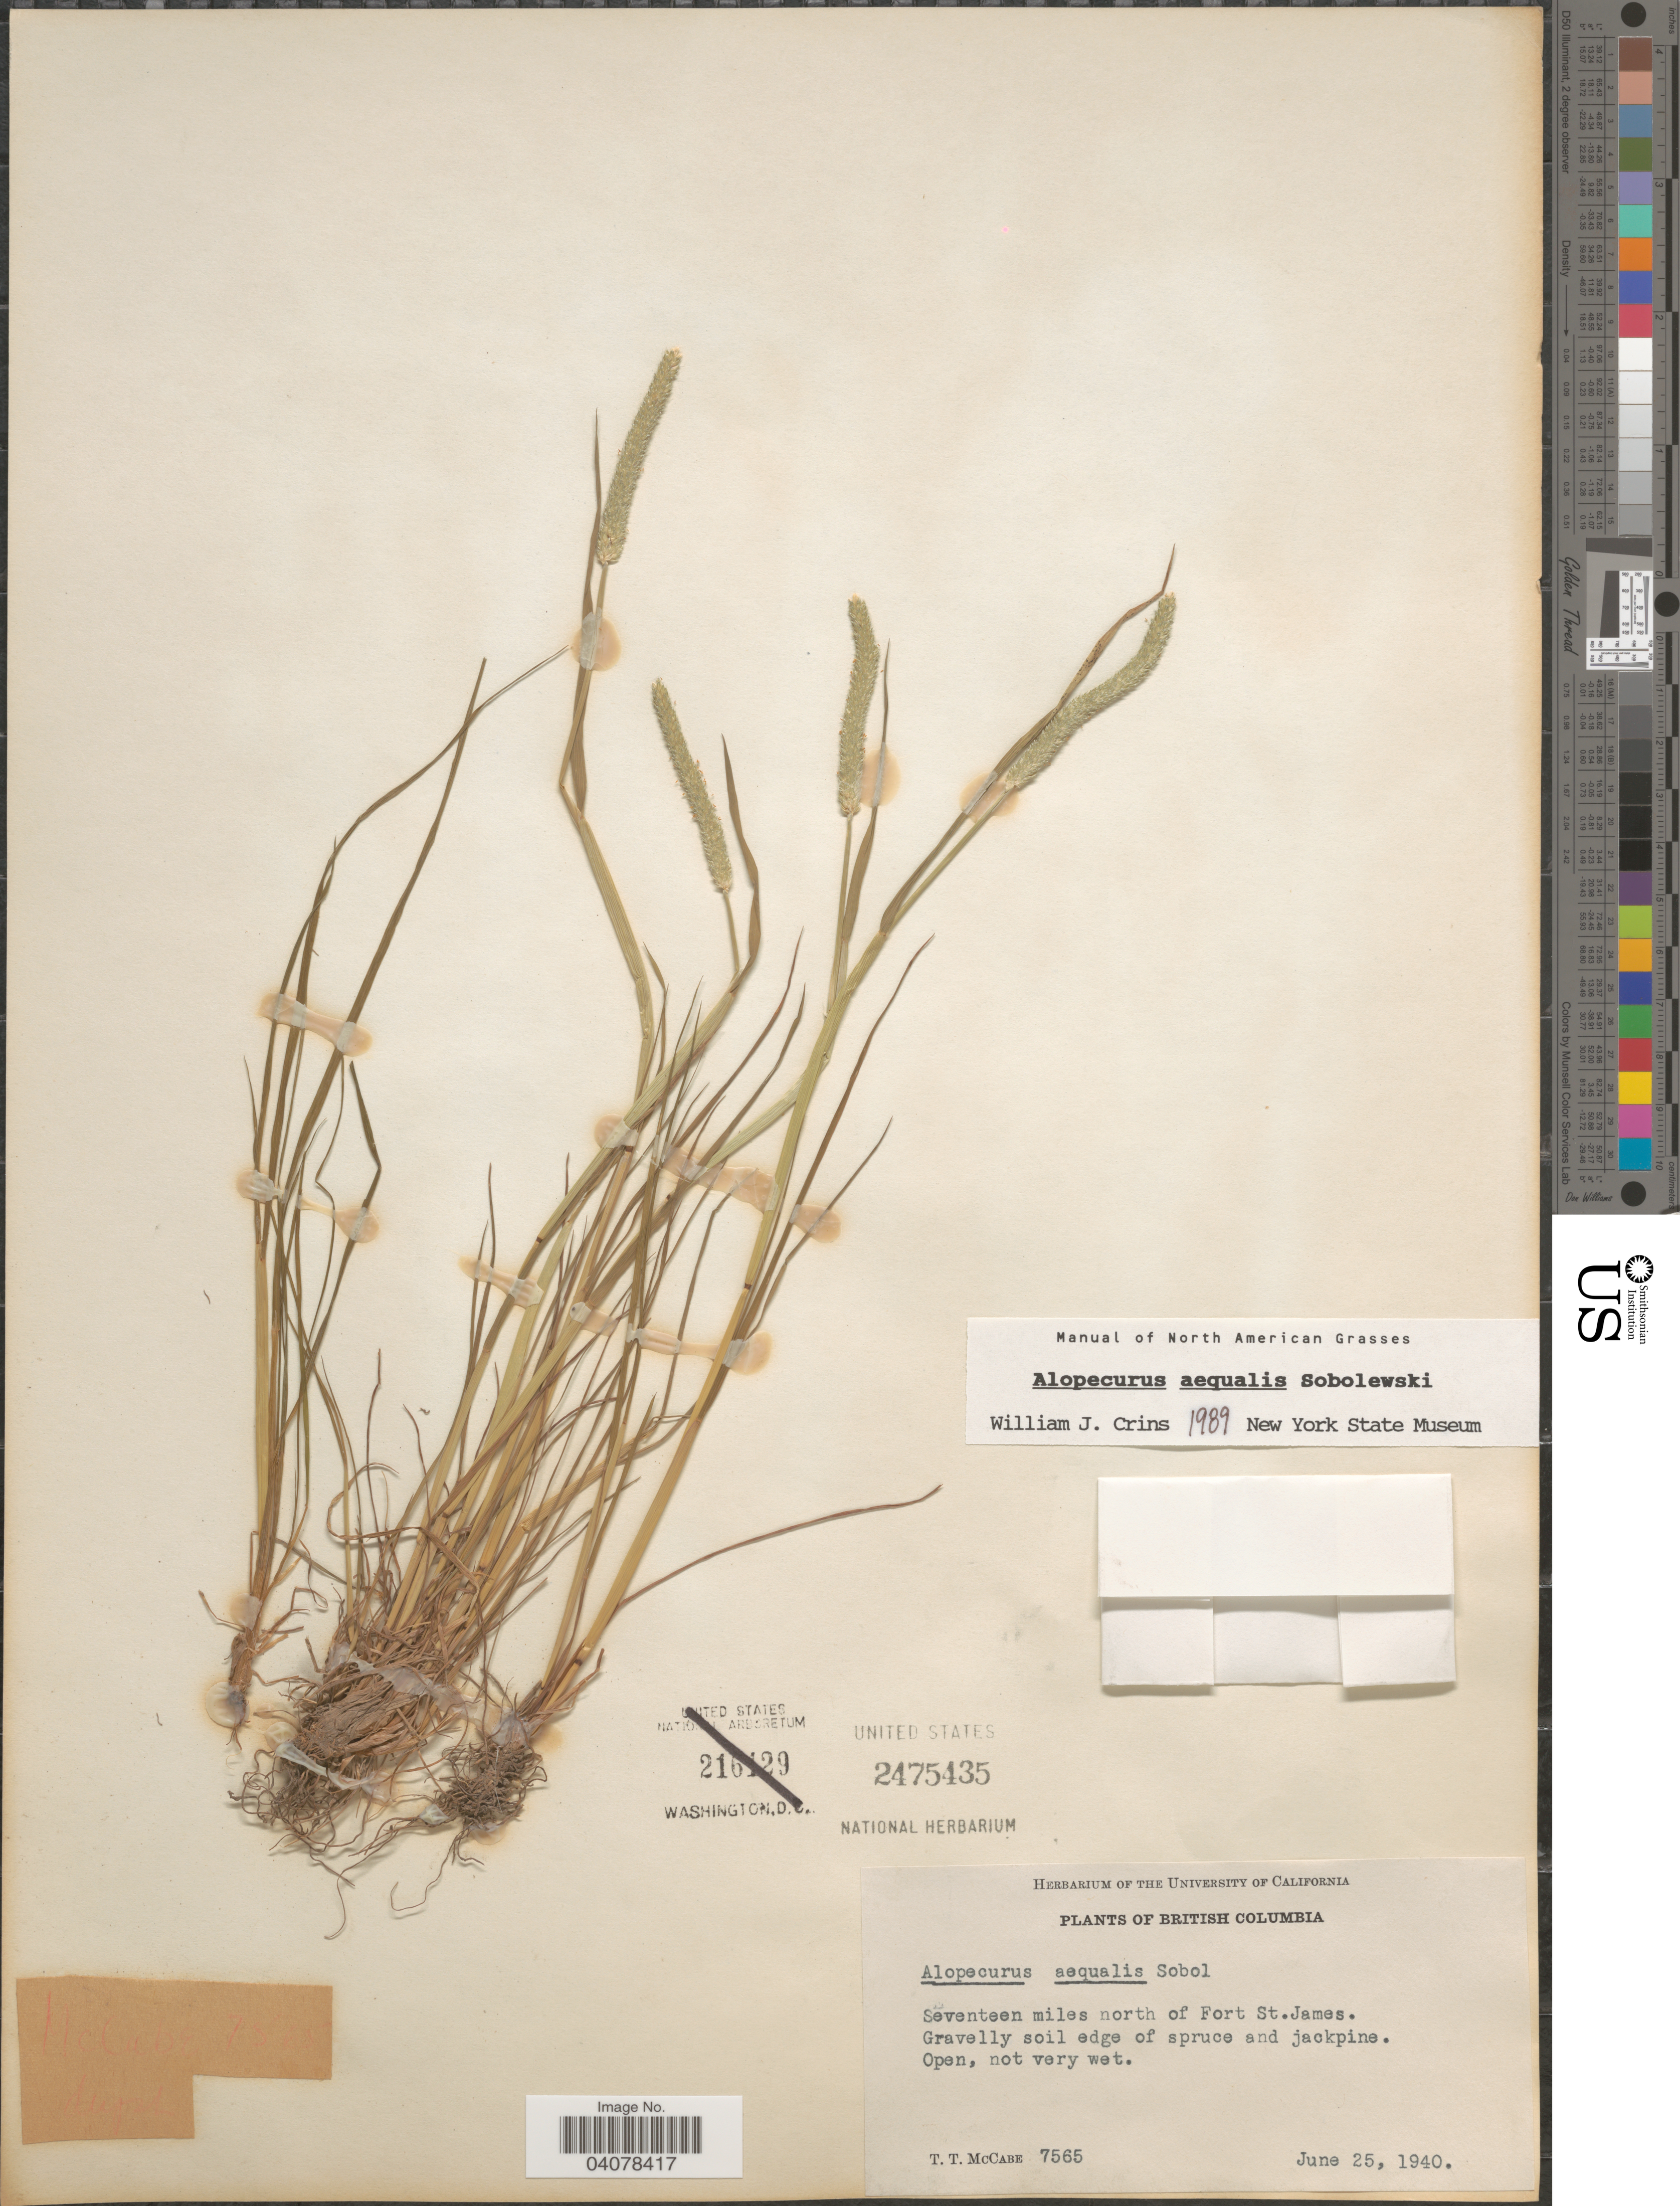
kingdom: Plantae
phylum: Tracheophyta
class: Liliopsida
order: Poales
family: Poaceae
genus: Alopecurus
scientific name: Alopecurus aequalis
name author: Sobol.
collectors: T. McCabe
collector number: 7565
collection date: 1940-06-25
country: Canada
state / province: British Columbia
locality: Seventeen miles north of Fort St. James.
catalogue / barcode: US 2475435